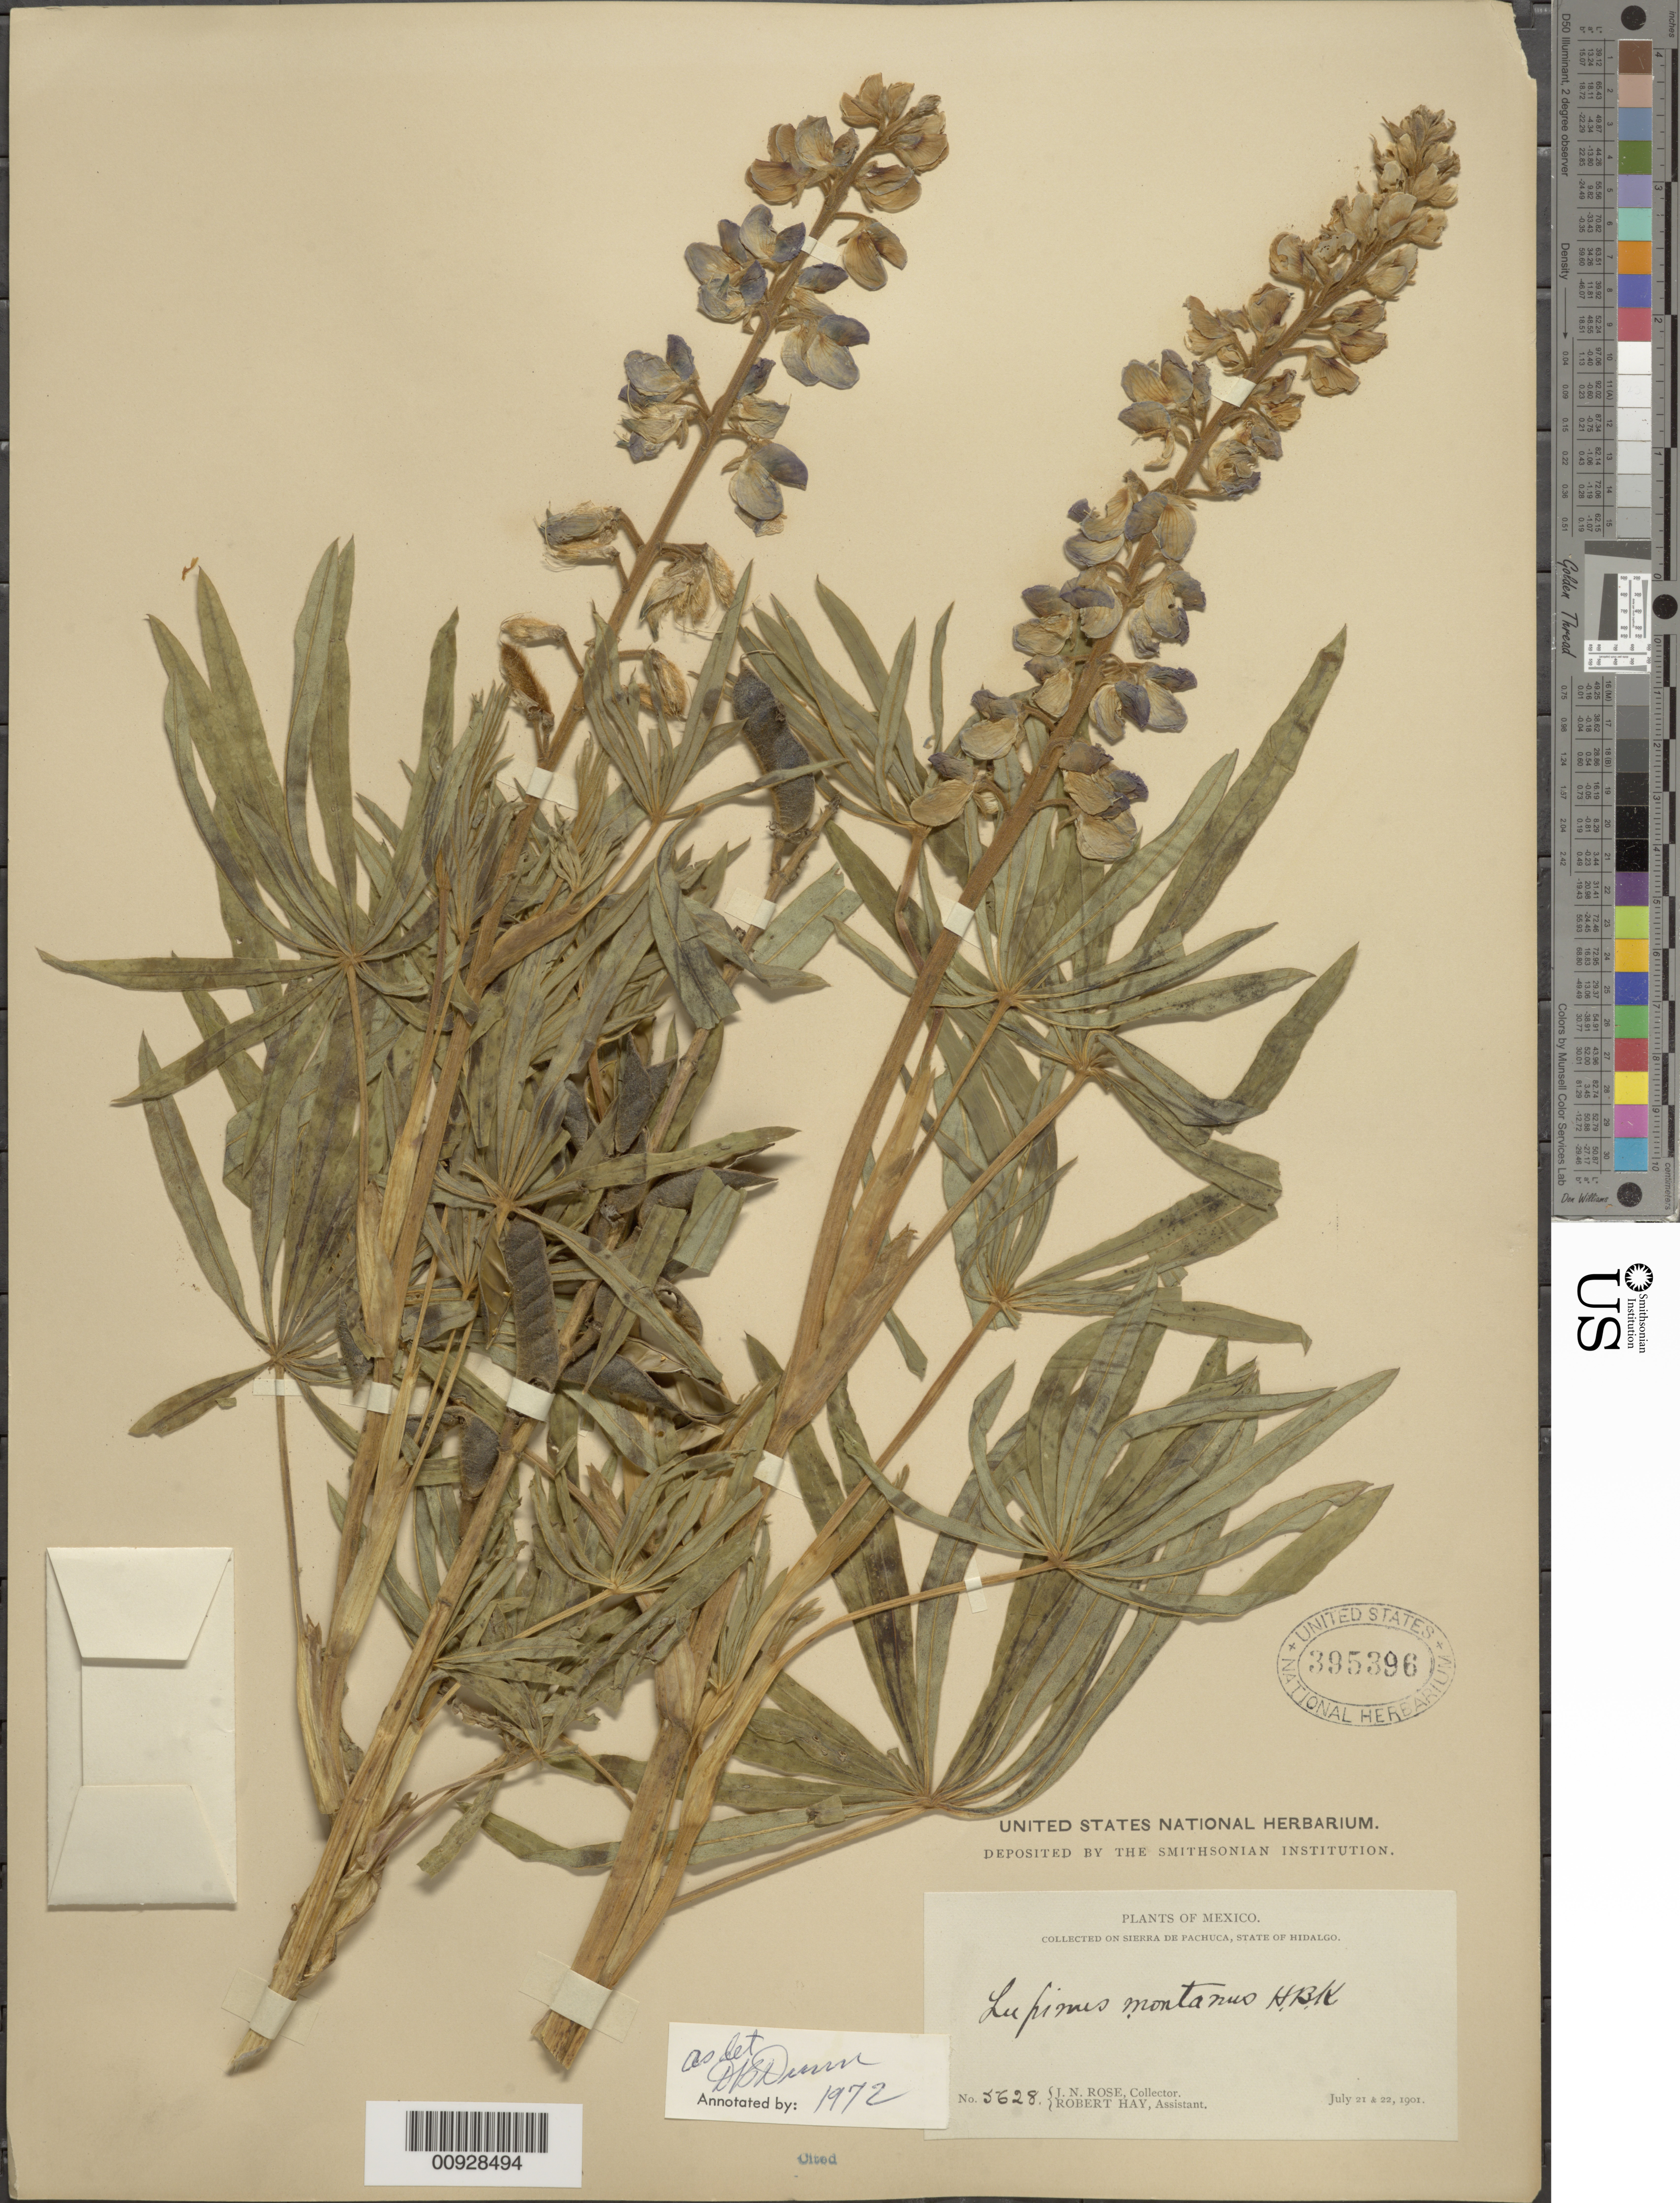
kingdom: Plantae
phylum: Tracheophyta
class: Magnoliopsida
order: Fabales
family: Fabaceae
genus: Lupinus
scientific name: Lupinus montanus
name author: Kunth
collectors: J. N. Rose & R. Hay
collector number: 5628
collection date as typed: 21 Jul 1901 to 22 Jul 1901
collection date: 1901-07-21/1901-07-22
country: Mexico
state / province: Hidalgo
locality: On Sierra de Pachuca, State of Hidalgo.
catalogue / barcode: US 395396